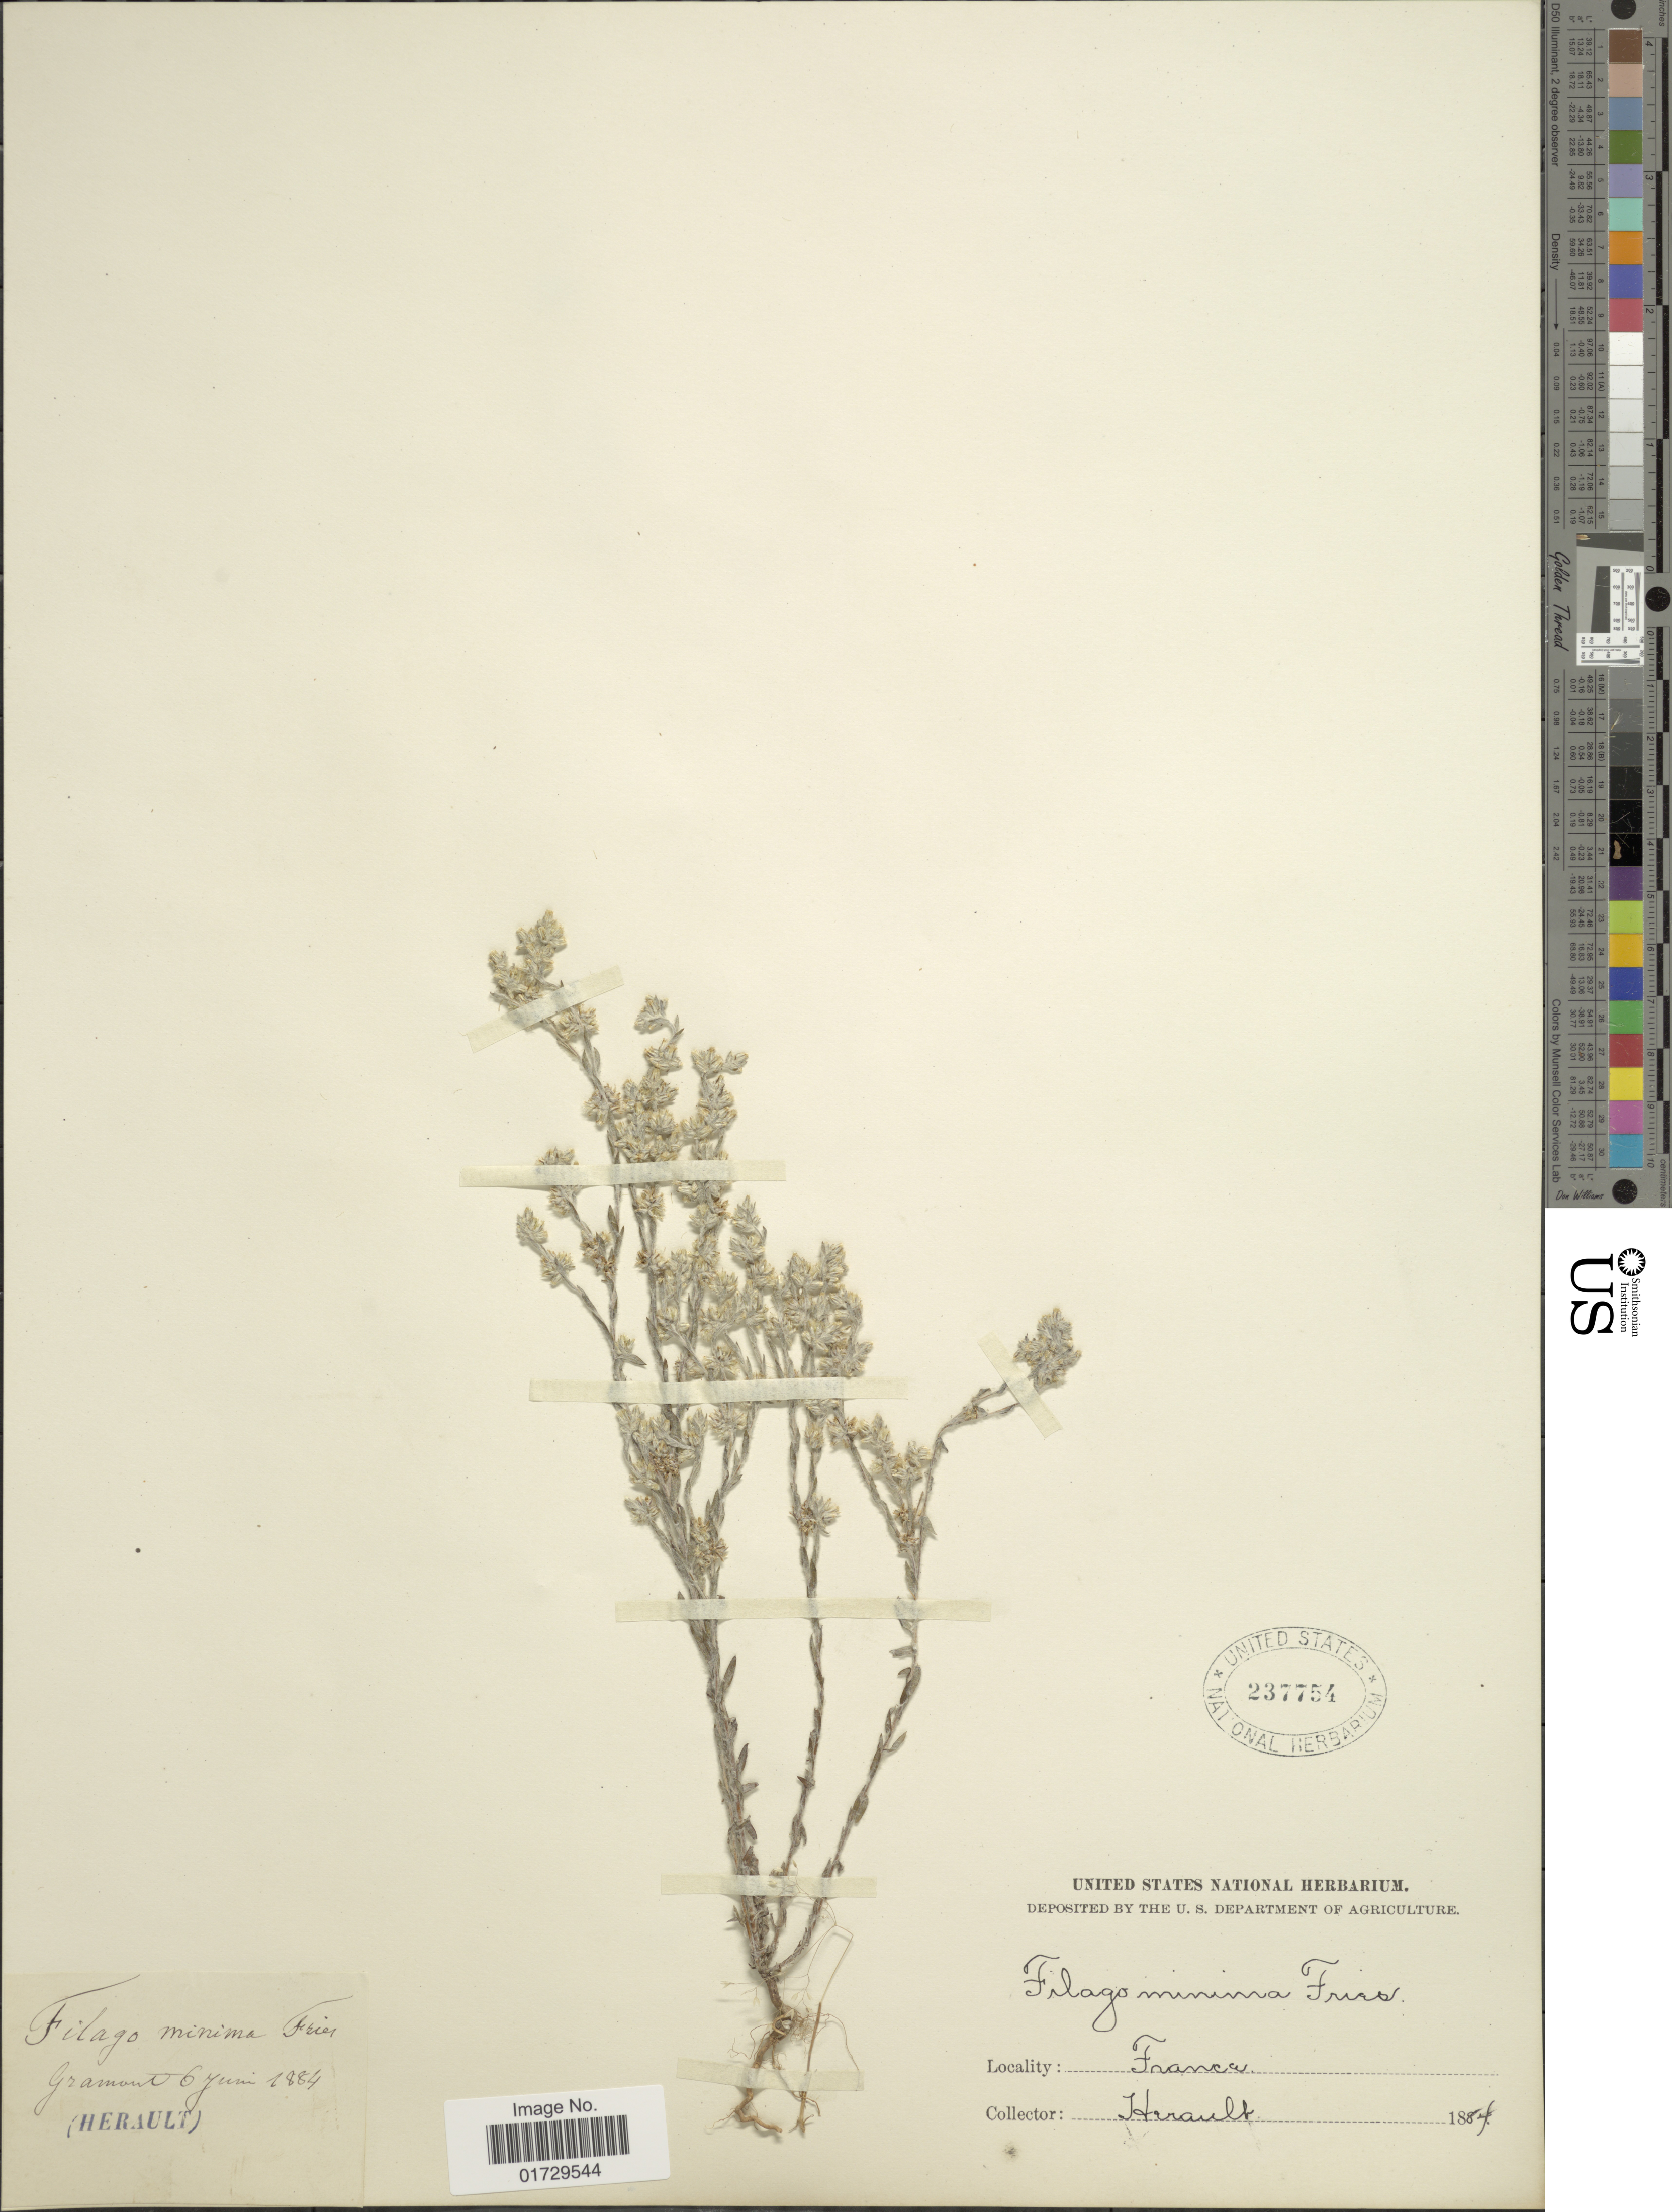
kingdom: Plantae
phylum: Tracheophyta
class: Magnoliopsida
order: Asterales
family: Asteraceae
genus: Filago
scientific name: Filago minima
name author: (Sm.) Pers.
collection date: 1884-06-06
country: France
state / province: Occitanie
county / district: Hérault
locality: Gramout [interpreted]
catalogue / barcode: US 237754